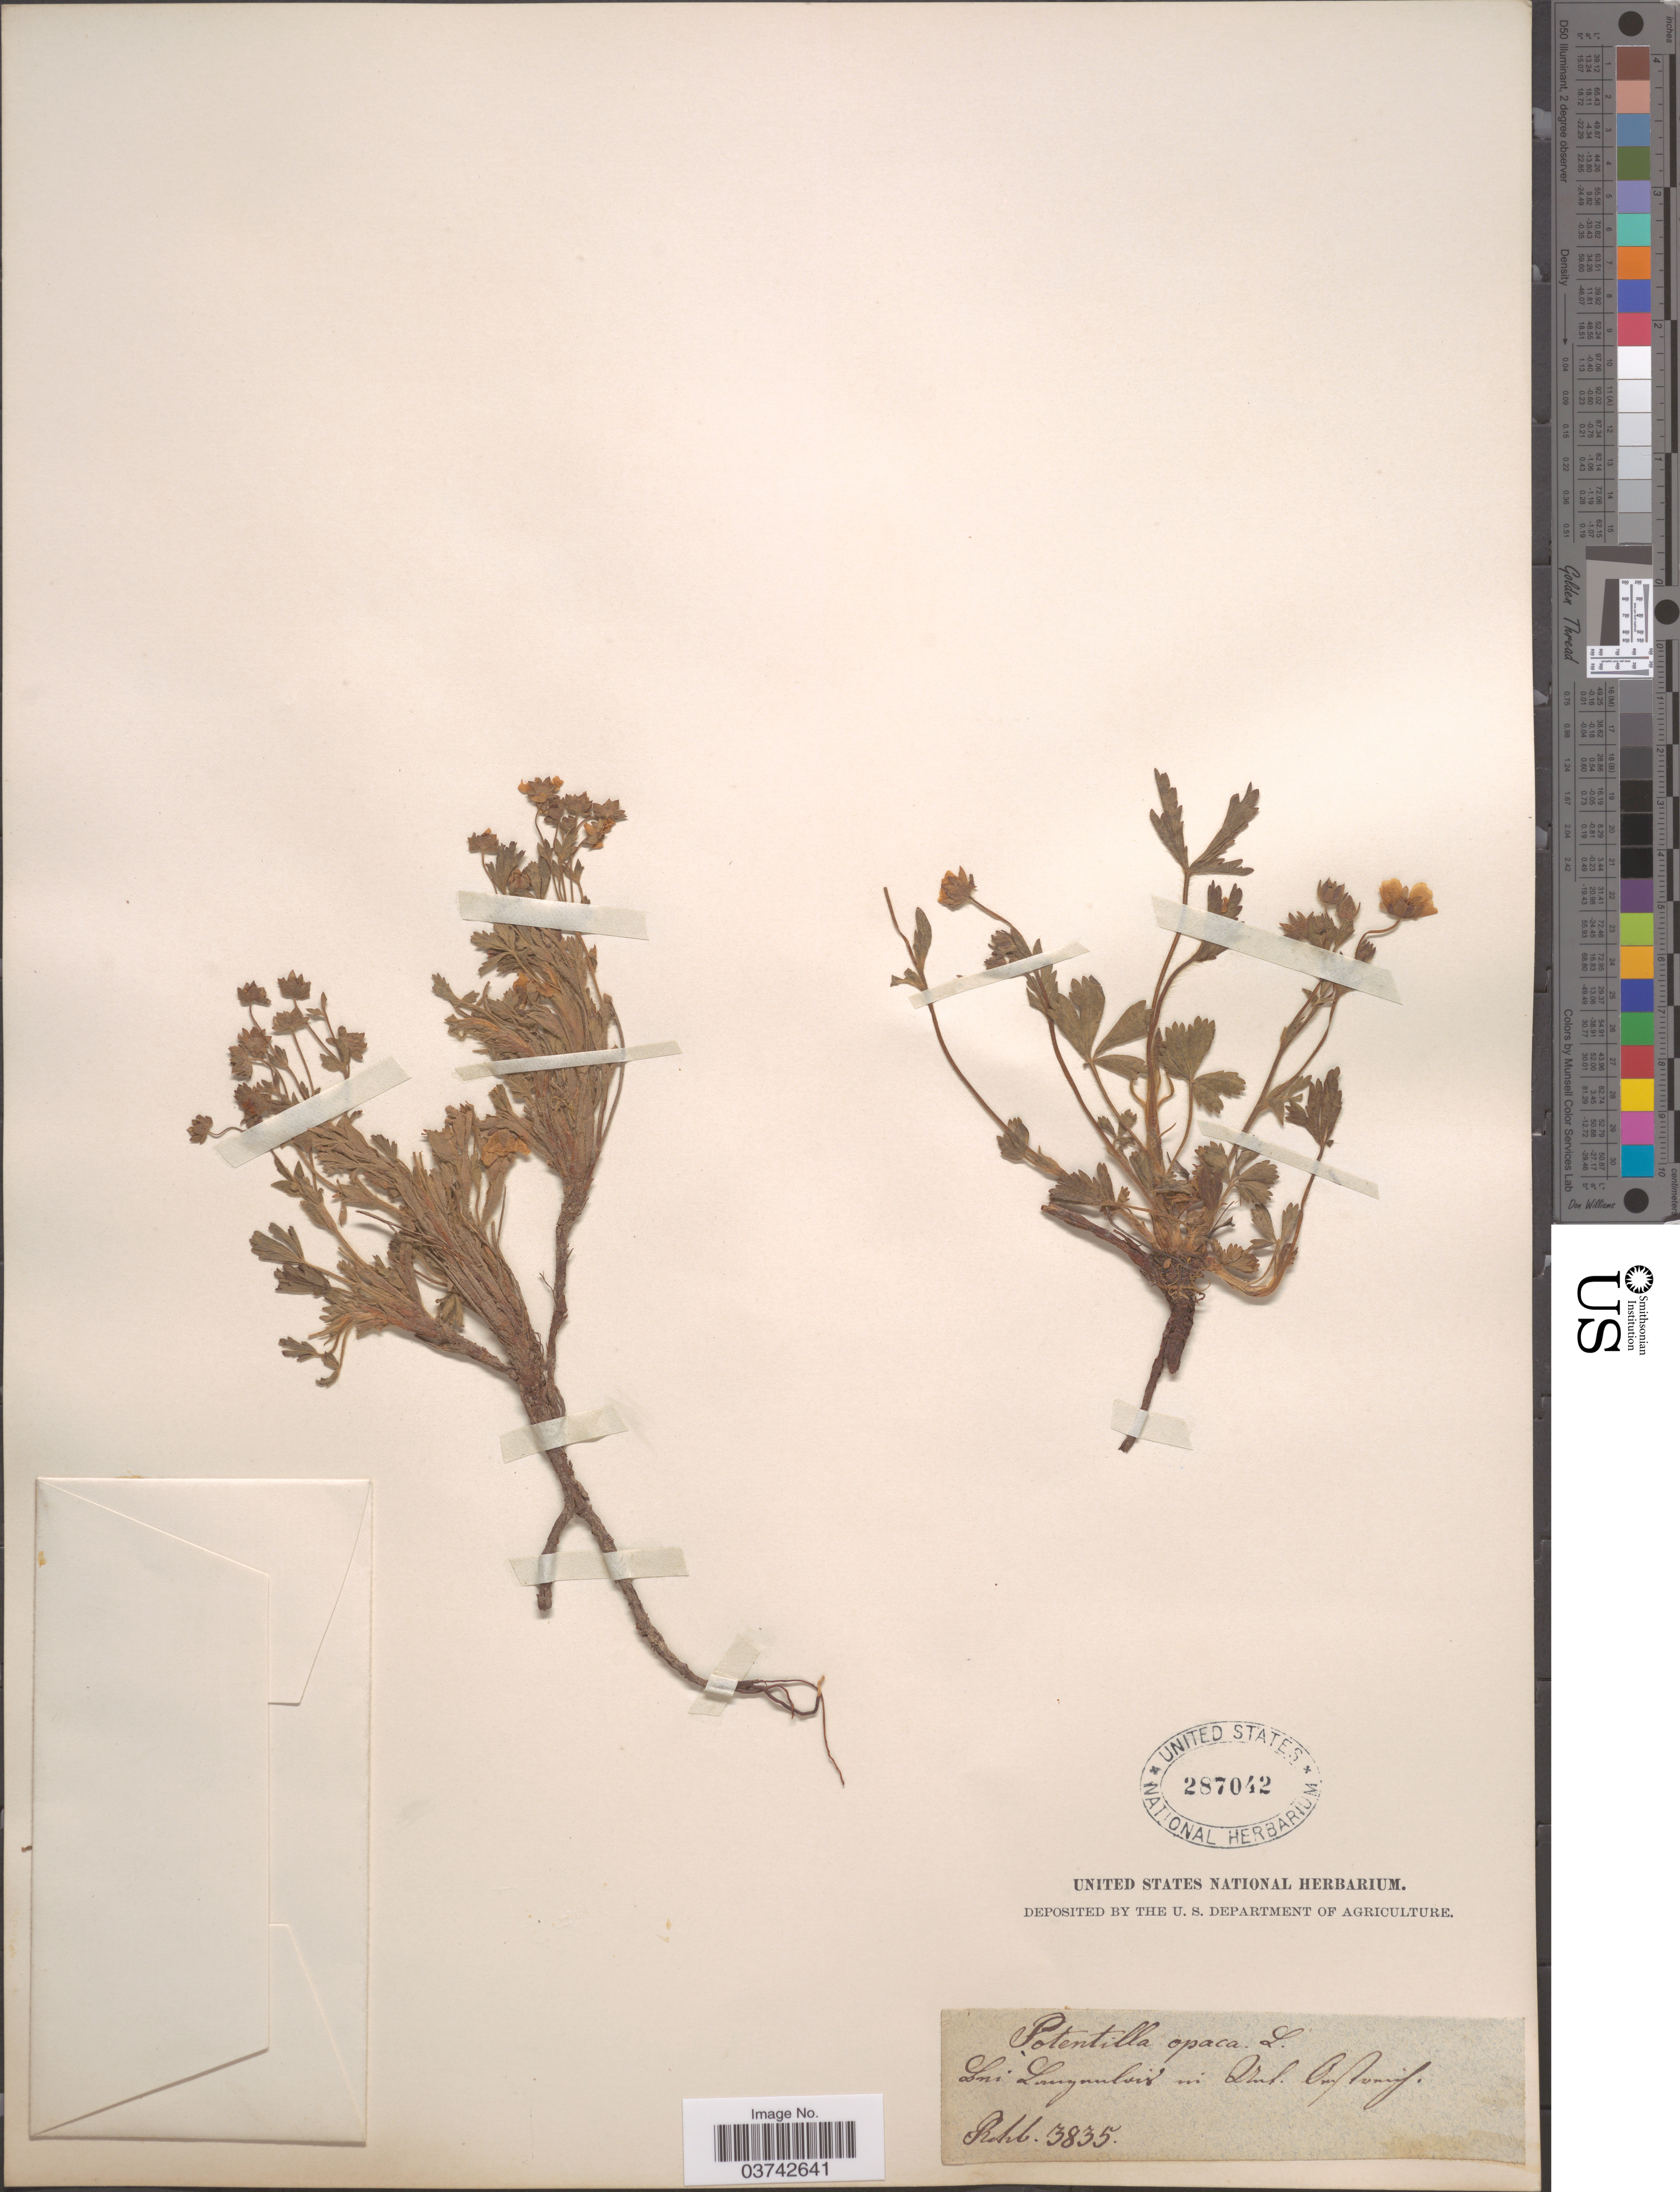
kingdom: Plantae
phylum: Tracheophyta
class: Magnoliopsida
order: Rosales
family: Rosaceae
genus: Potentilla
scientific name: Potentilla opaca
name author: L.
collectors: ex herb. United States National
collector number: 3835?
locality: Kni Lungnunlois in Druf. Onf Massif. [interpreted]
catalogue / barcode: US 287042